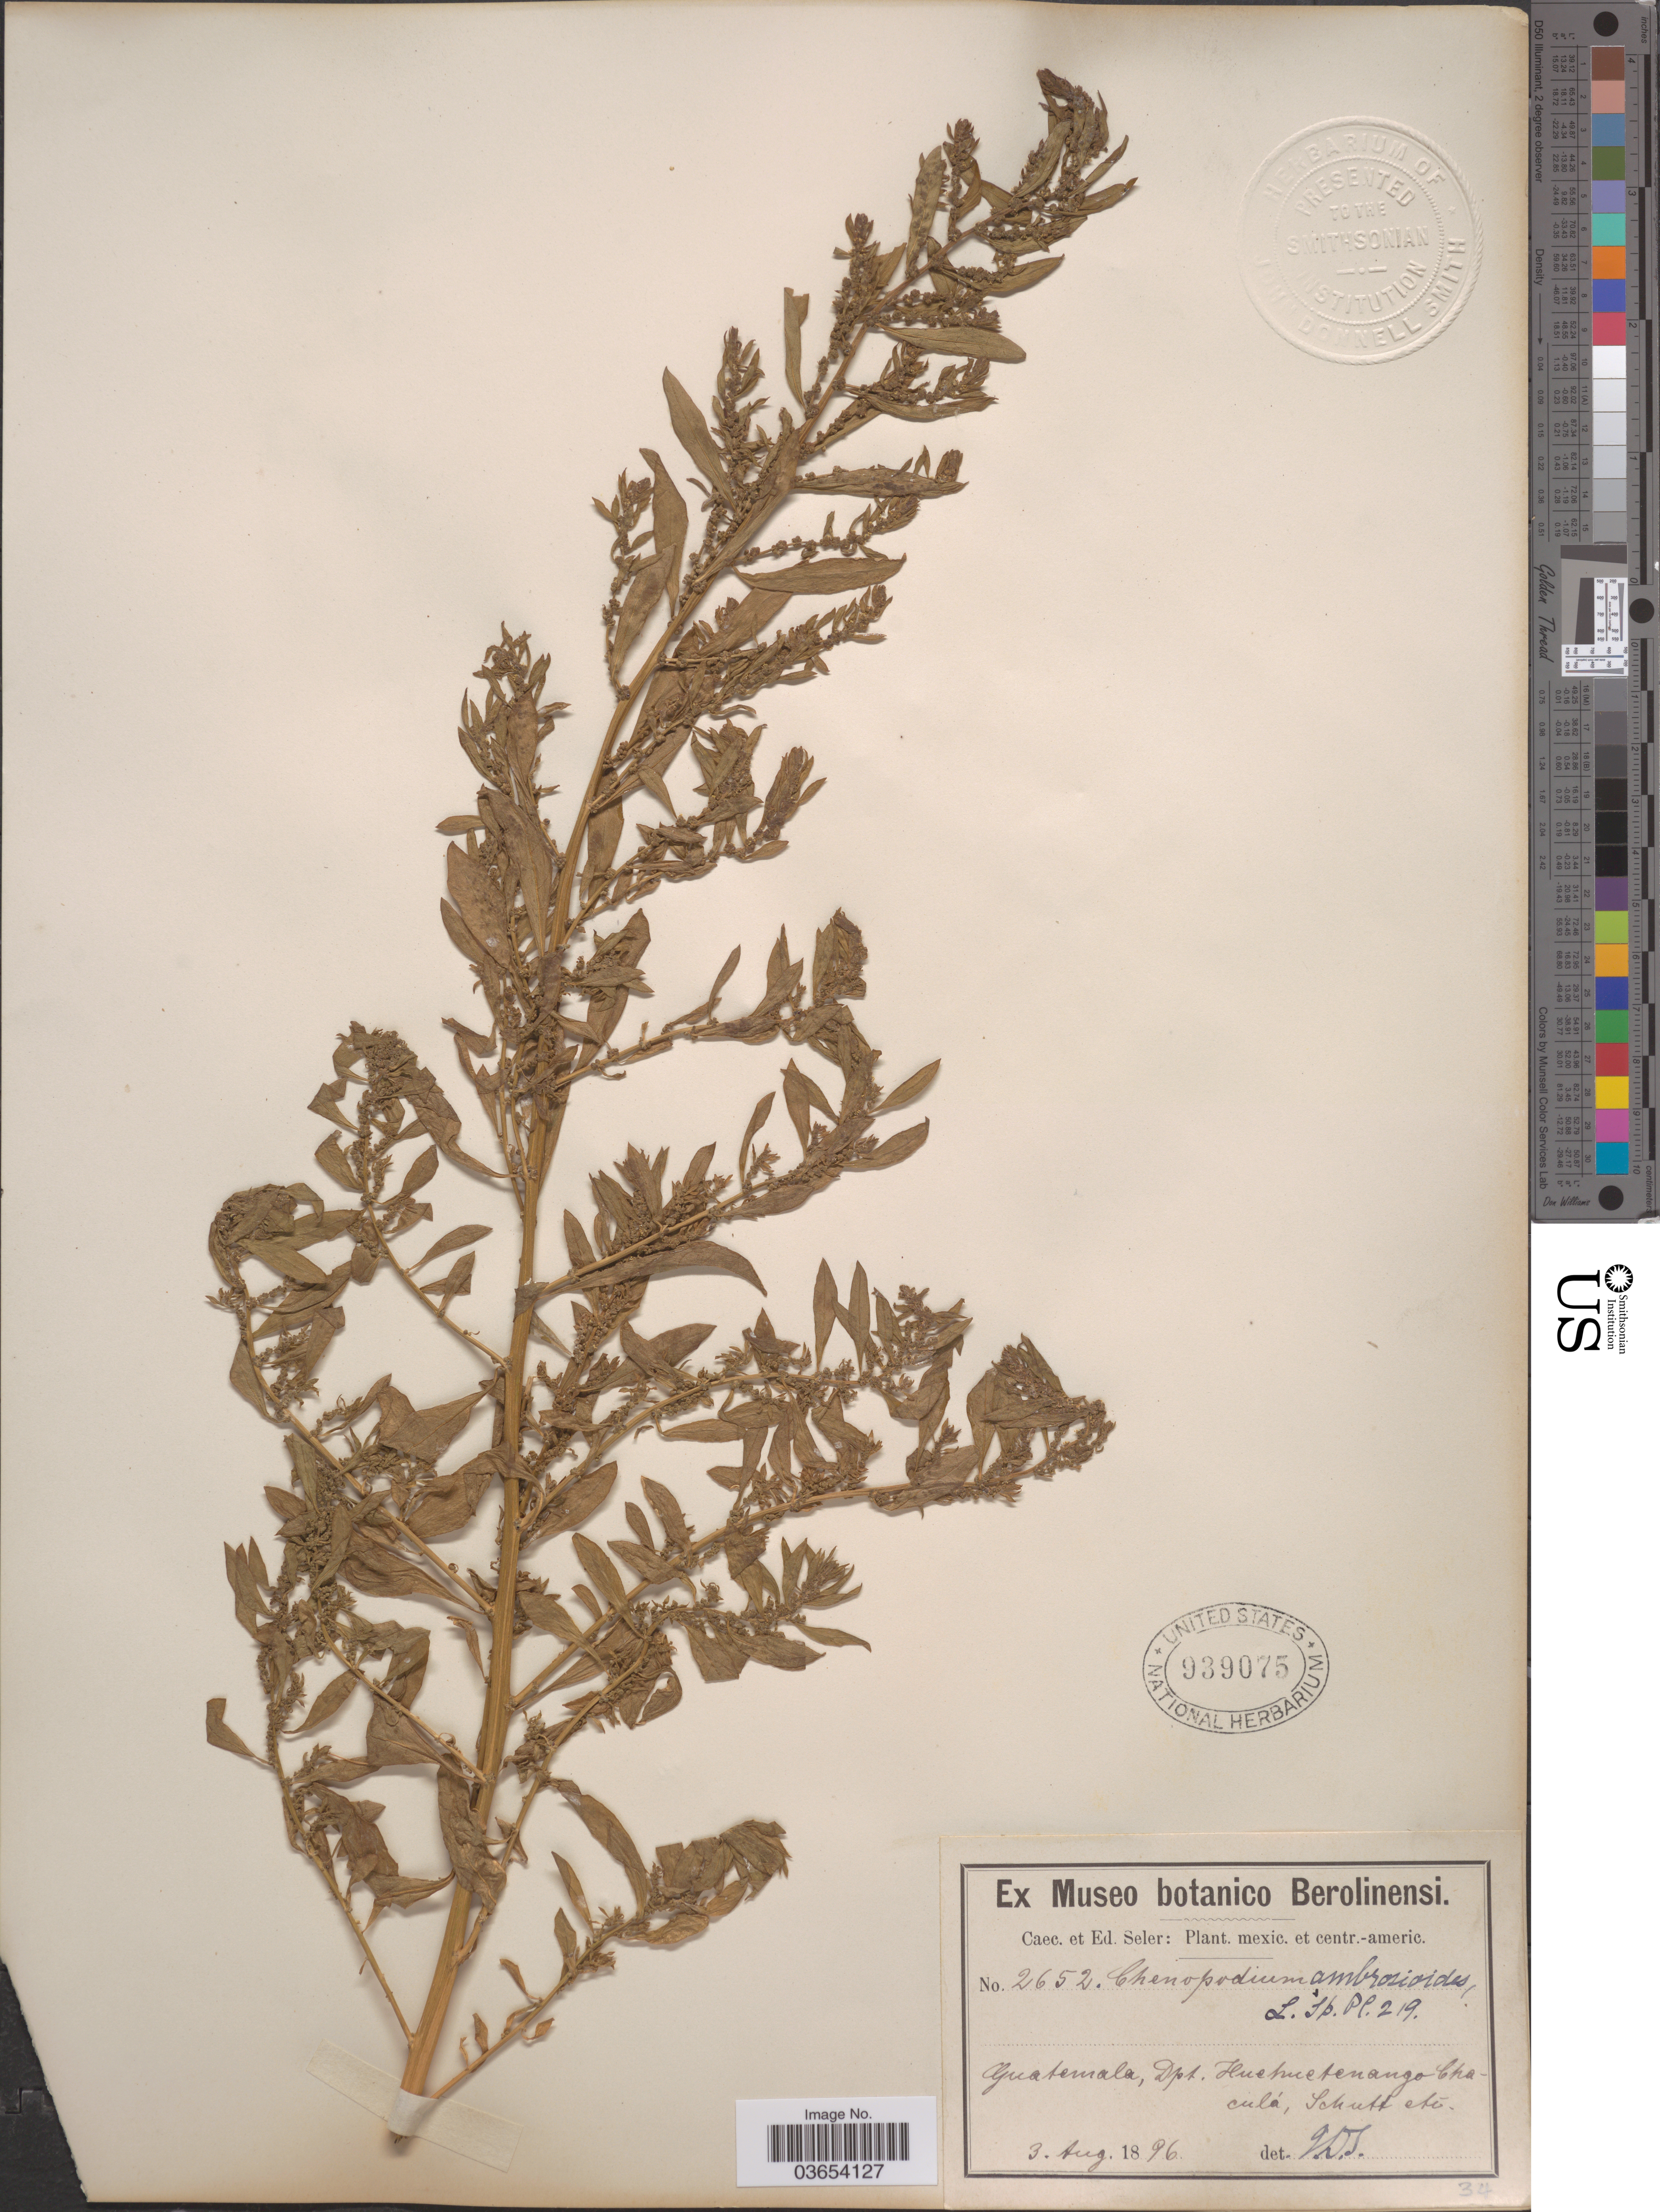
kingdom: Plantae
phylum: Tracheophyta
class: Magnoliopsida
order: Caryophyllales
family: Amaranthaceae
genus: Chenopodium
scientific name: Chenopodium ambrosioides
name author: L.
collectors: C. Seler & E. G. Seler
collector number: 2652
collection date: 1896-08-03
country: Guatemala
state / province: Huehuetenango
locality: Dpt. Huehuetenango Chaculá, Schutt etc.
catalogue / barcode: US 939075